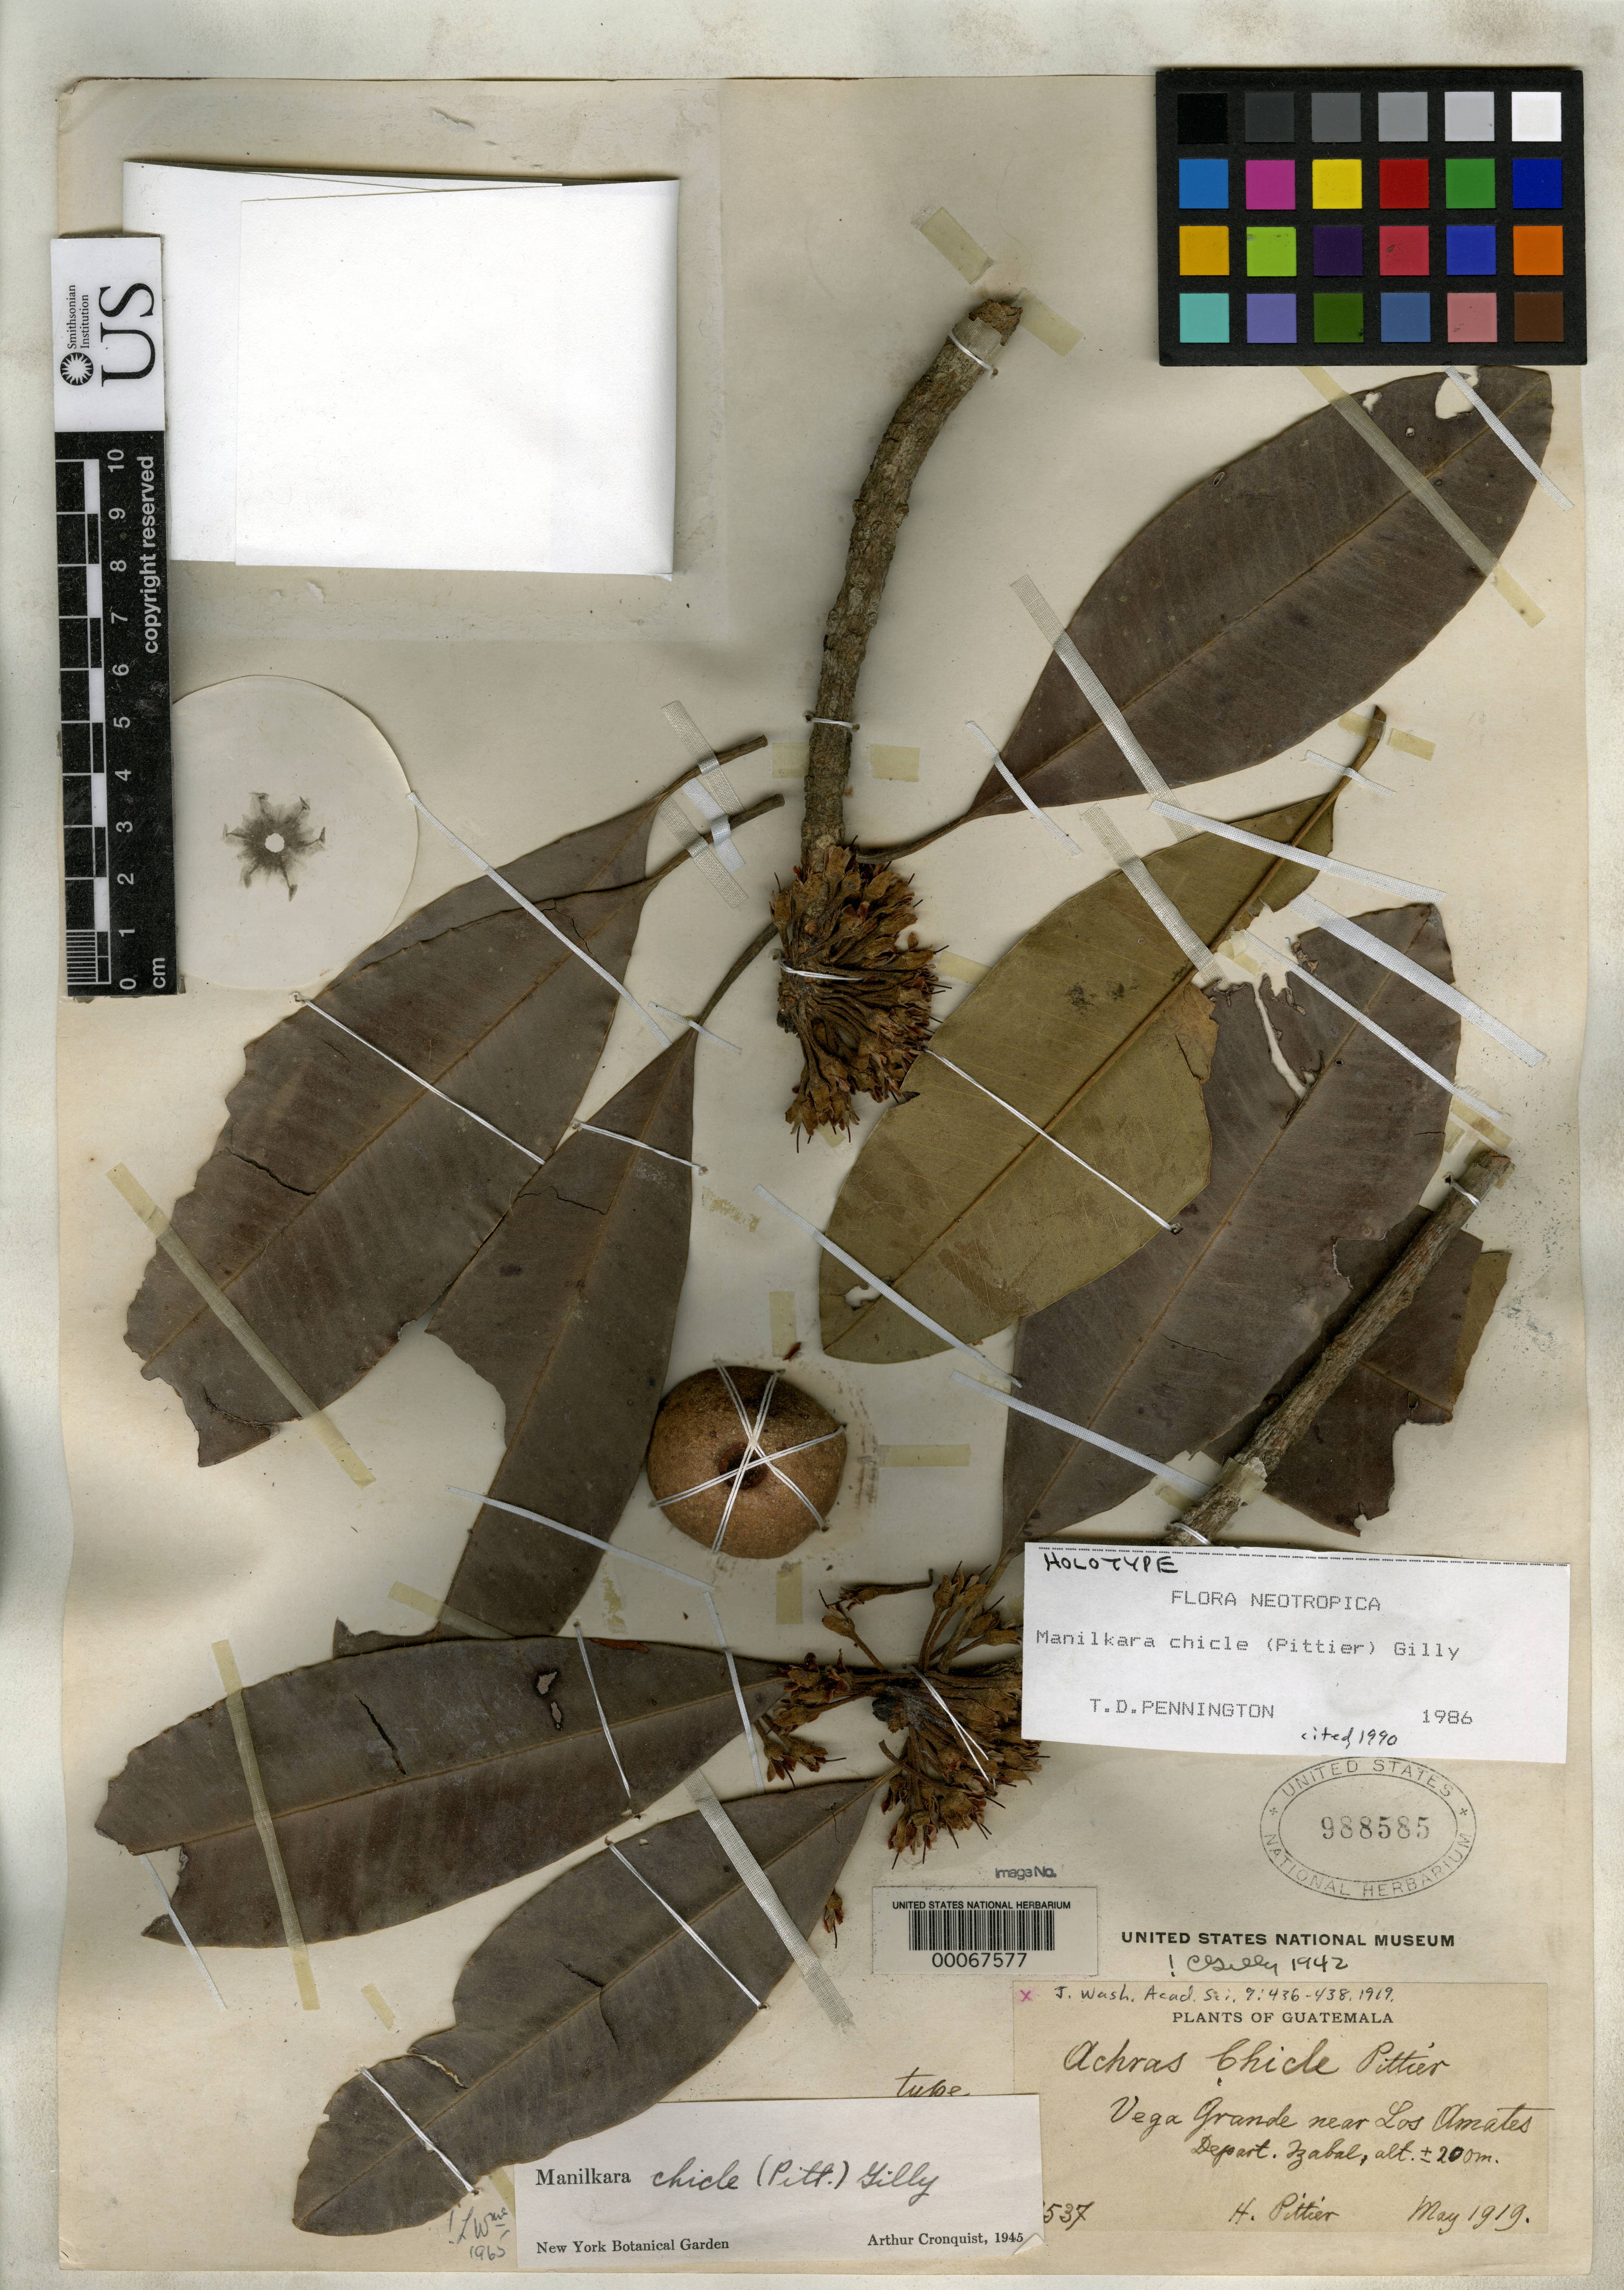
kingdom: Plantae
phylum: Tracheophyta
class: Magnoliopsida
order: Ericales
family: Sapotaceae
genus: Achras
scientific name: Achras chicle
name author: Pittier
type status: Holotype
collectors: H. F. Pittier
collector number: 8537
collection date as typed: May 1919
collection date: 1919-05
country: Guatemala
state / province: Izabal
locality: Vega Grande, near Las Amates.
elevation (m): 200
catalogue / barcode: US 988585